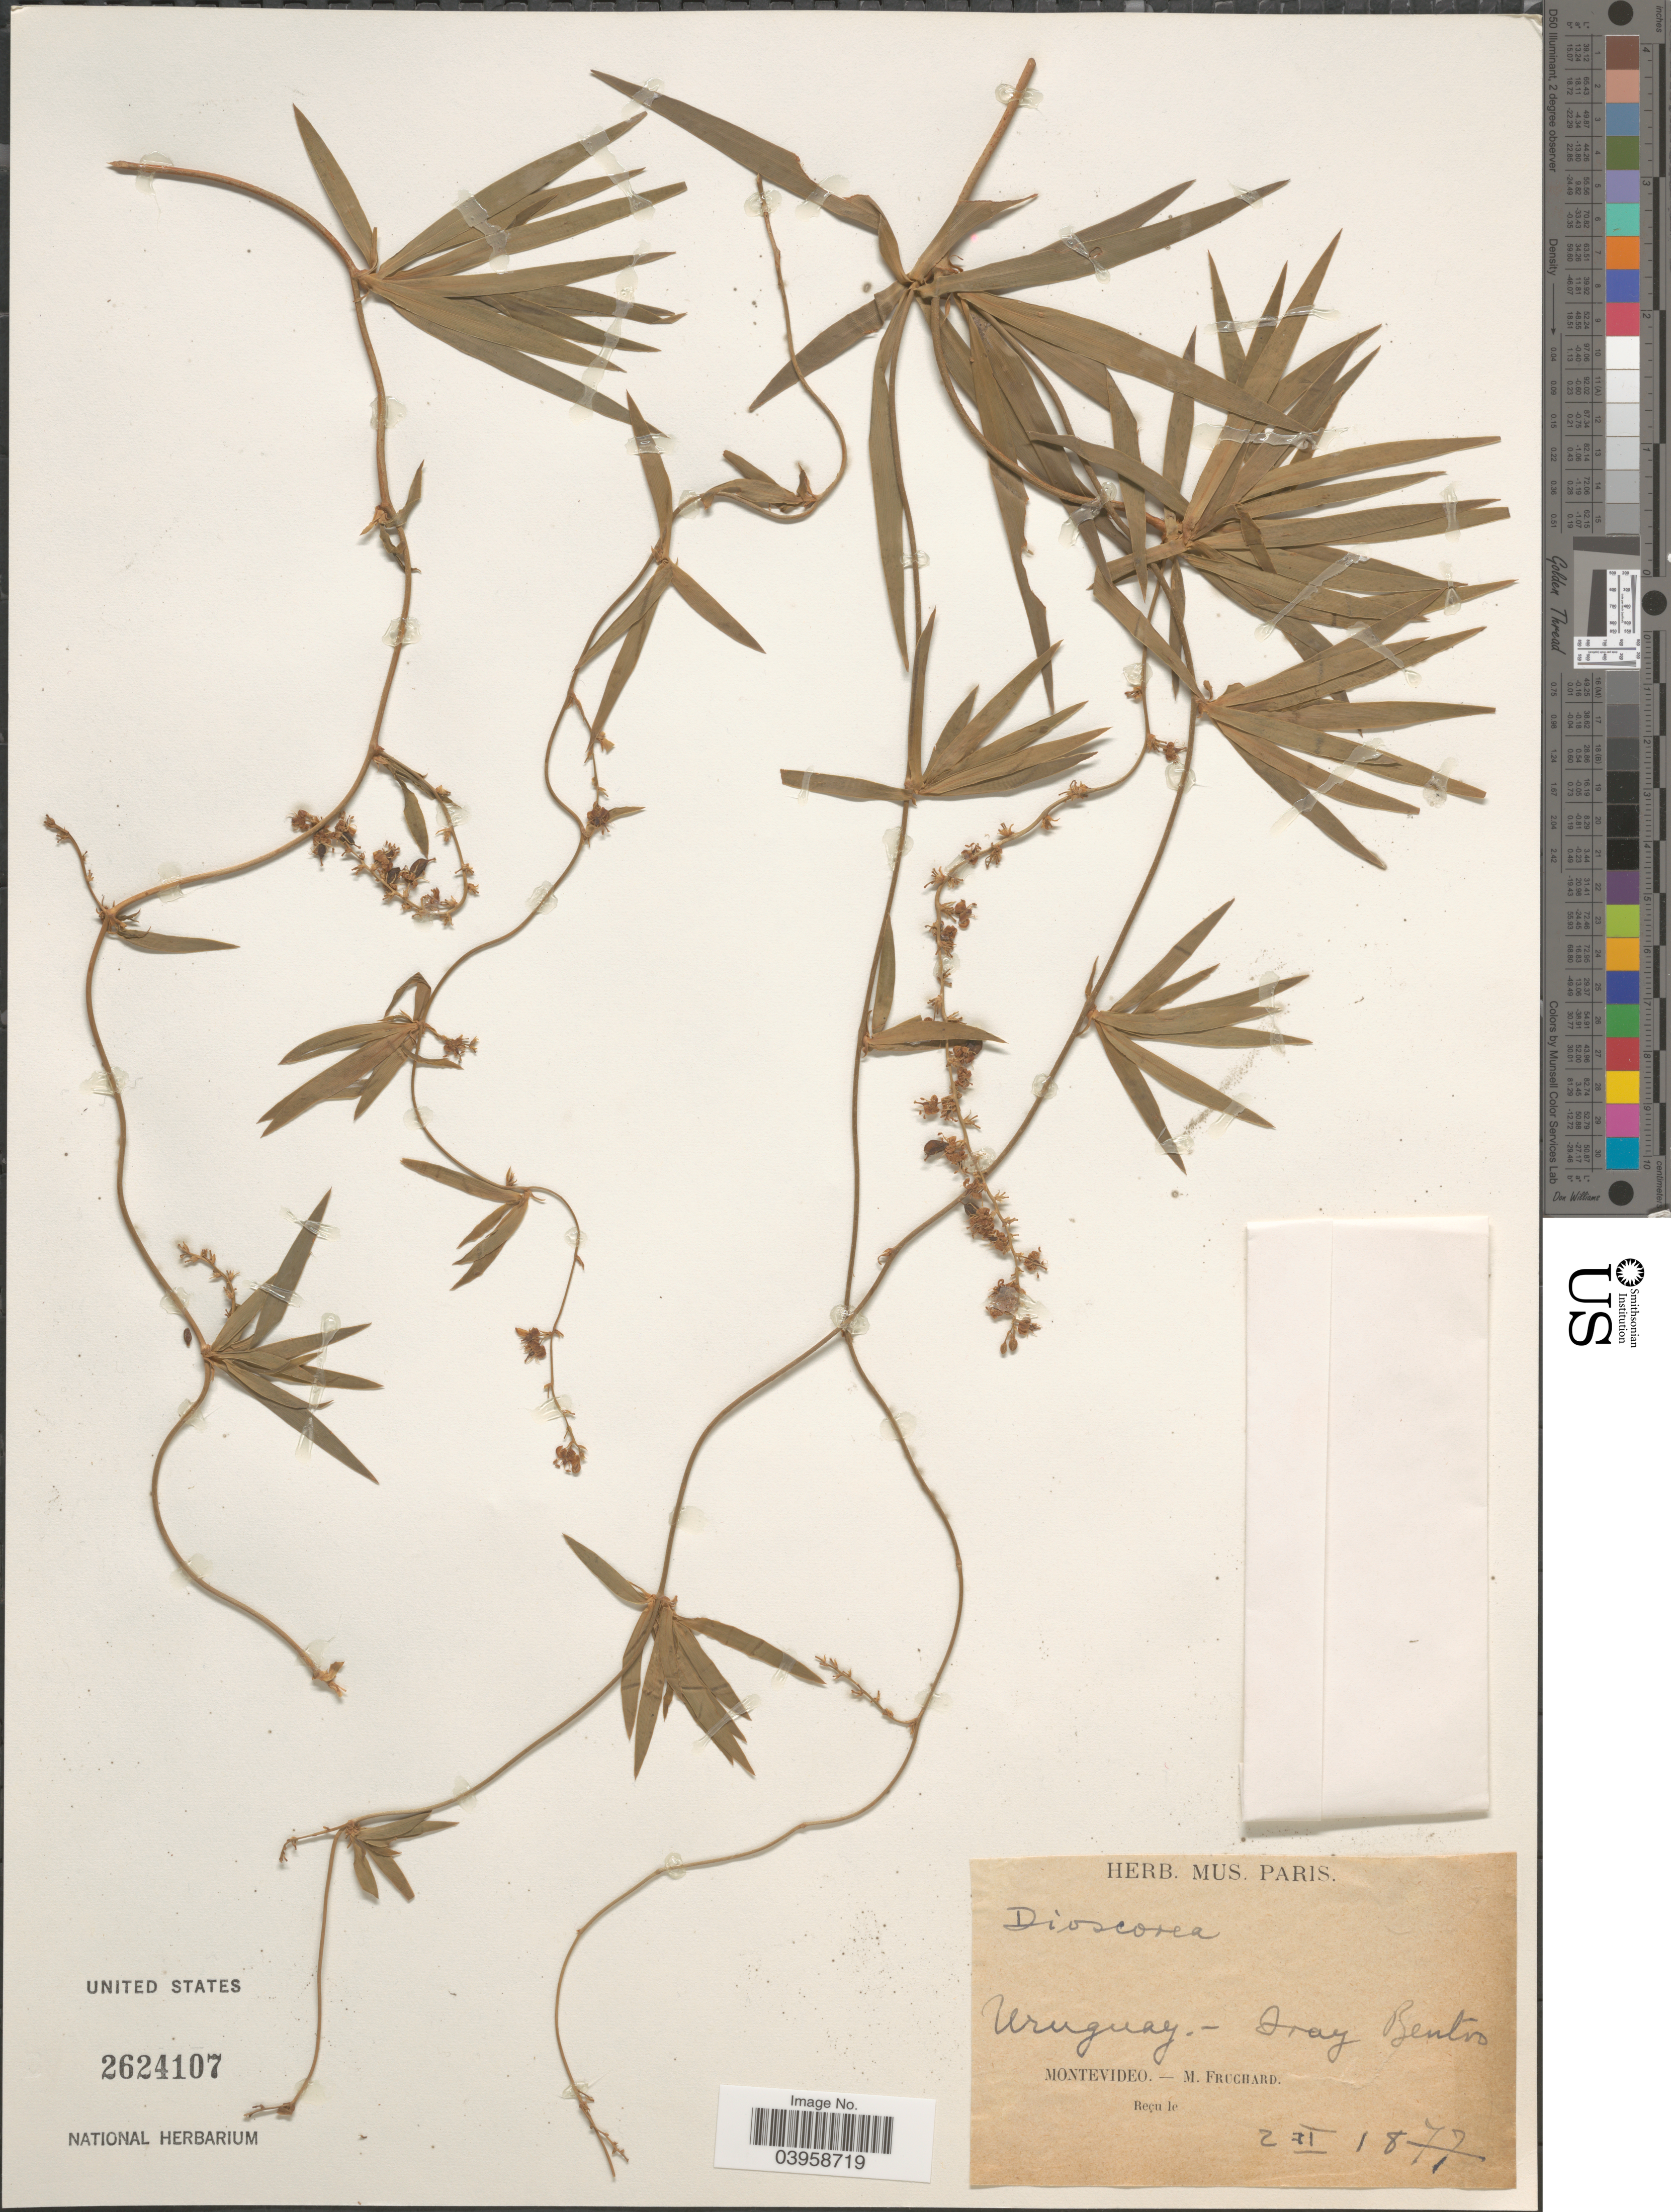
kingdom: Plantae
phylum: Tracheophyta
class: Liliopsida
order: Asparagales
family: Asparagaceae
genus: Herreria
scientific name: Herreria montevidensis var. montevidensis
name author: Klotzsch ex Griseb.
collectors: M. Fruchard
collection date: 1877-02-02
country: Uruguay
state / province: Montevideo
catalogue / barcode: US 2624107